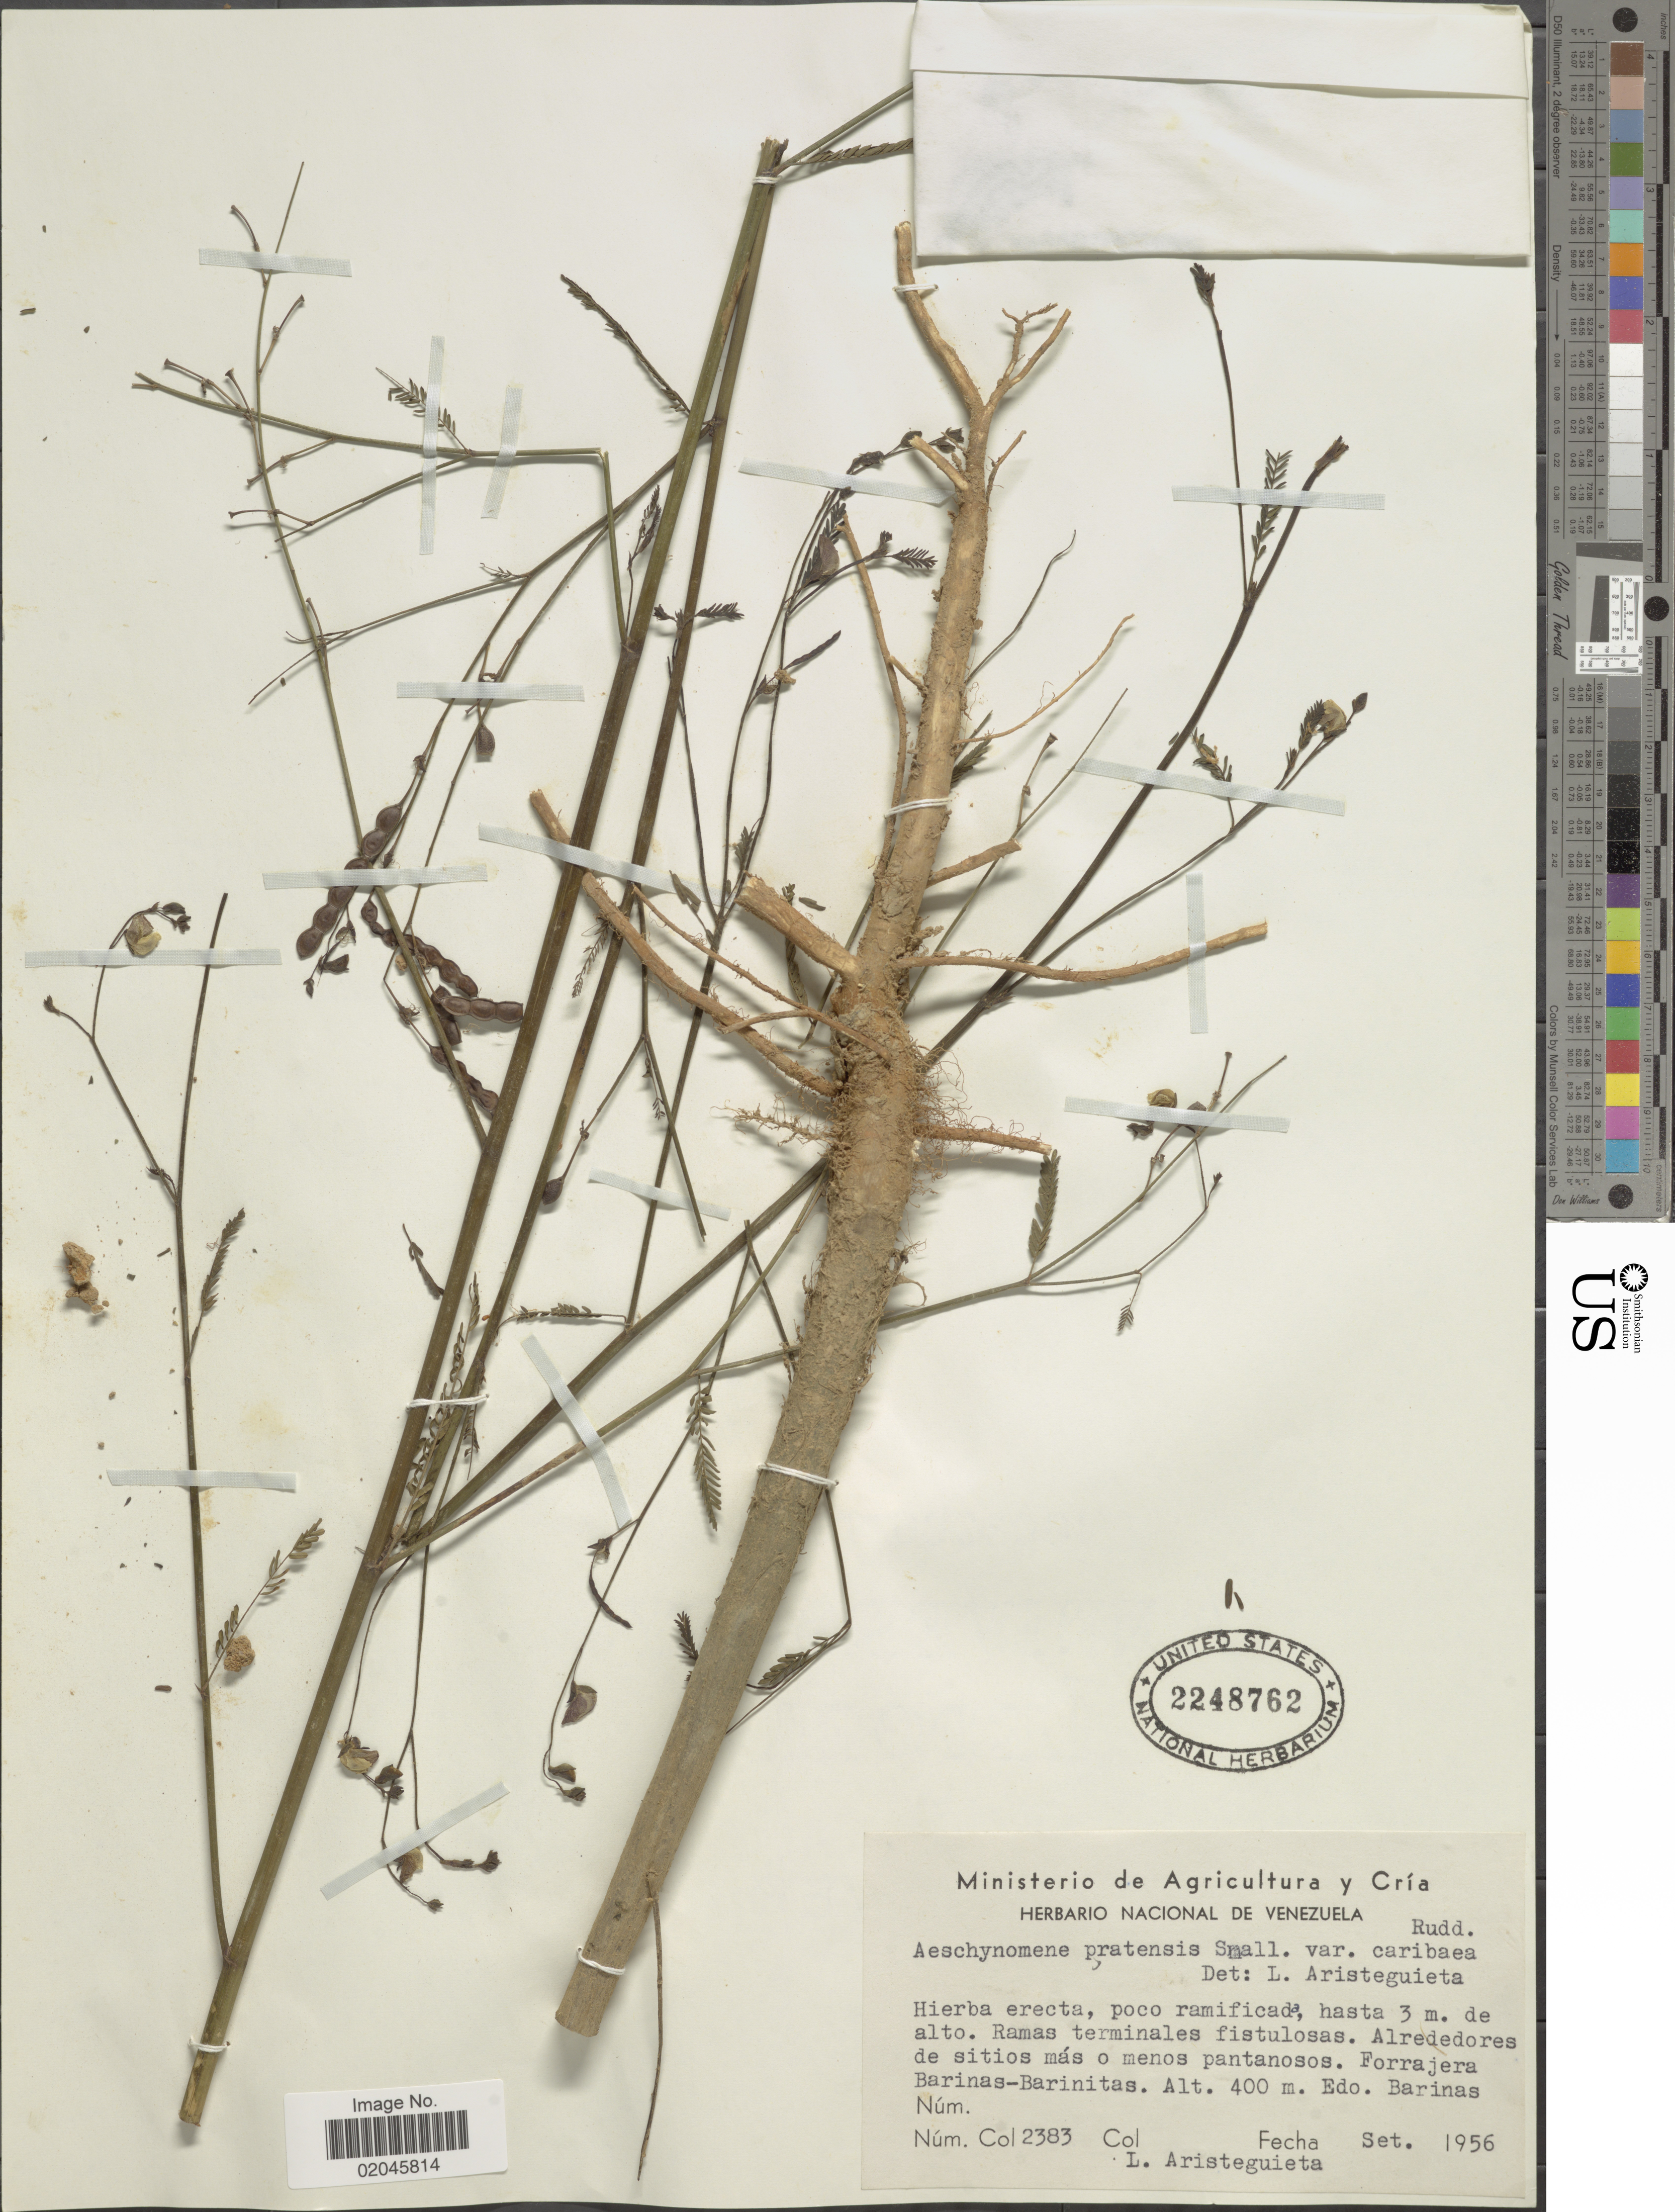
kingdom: Plantae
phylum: Tracheophyta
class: Magnoliopsida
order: Fabales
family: Fabaceae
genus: Aeschynomene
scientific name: Aeschynomene pratensis var. caribaea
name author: Rudd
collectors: L. Aristeguieta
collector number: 2383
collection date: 1956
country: Venezuela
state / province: Barinas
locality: Hierba erecta, poco damidicada, Forrajera Barinas-Barinitas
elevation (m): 400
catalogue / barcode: US 2248762